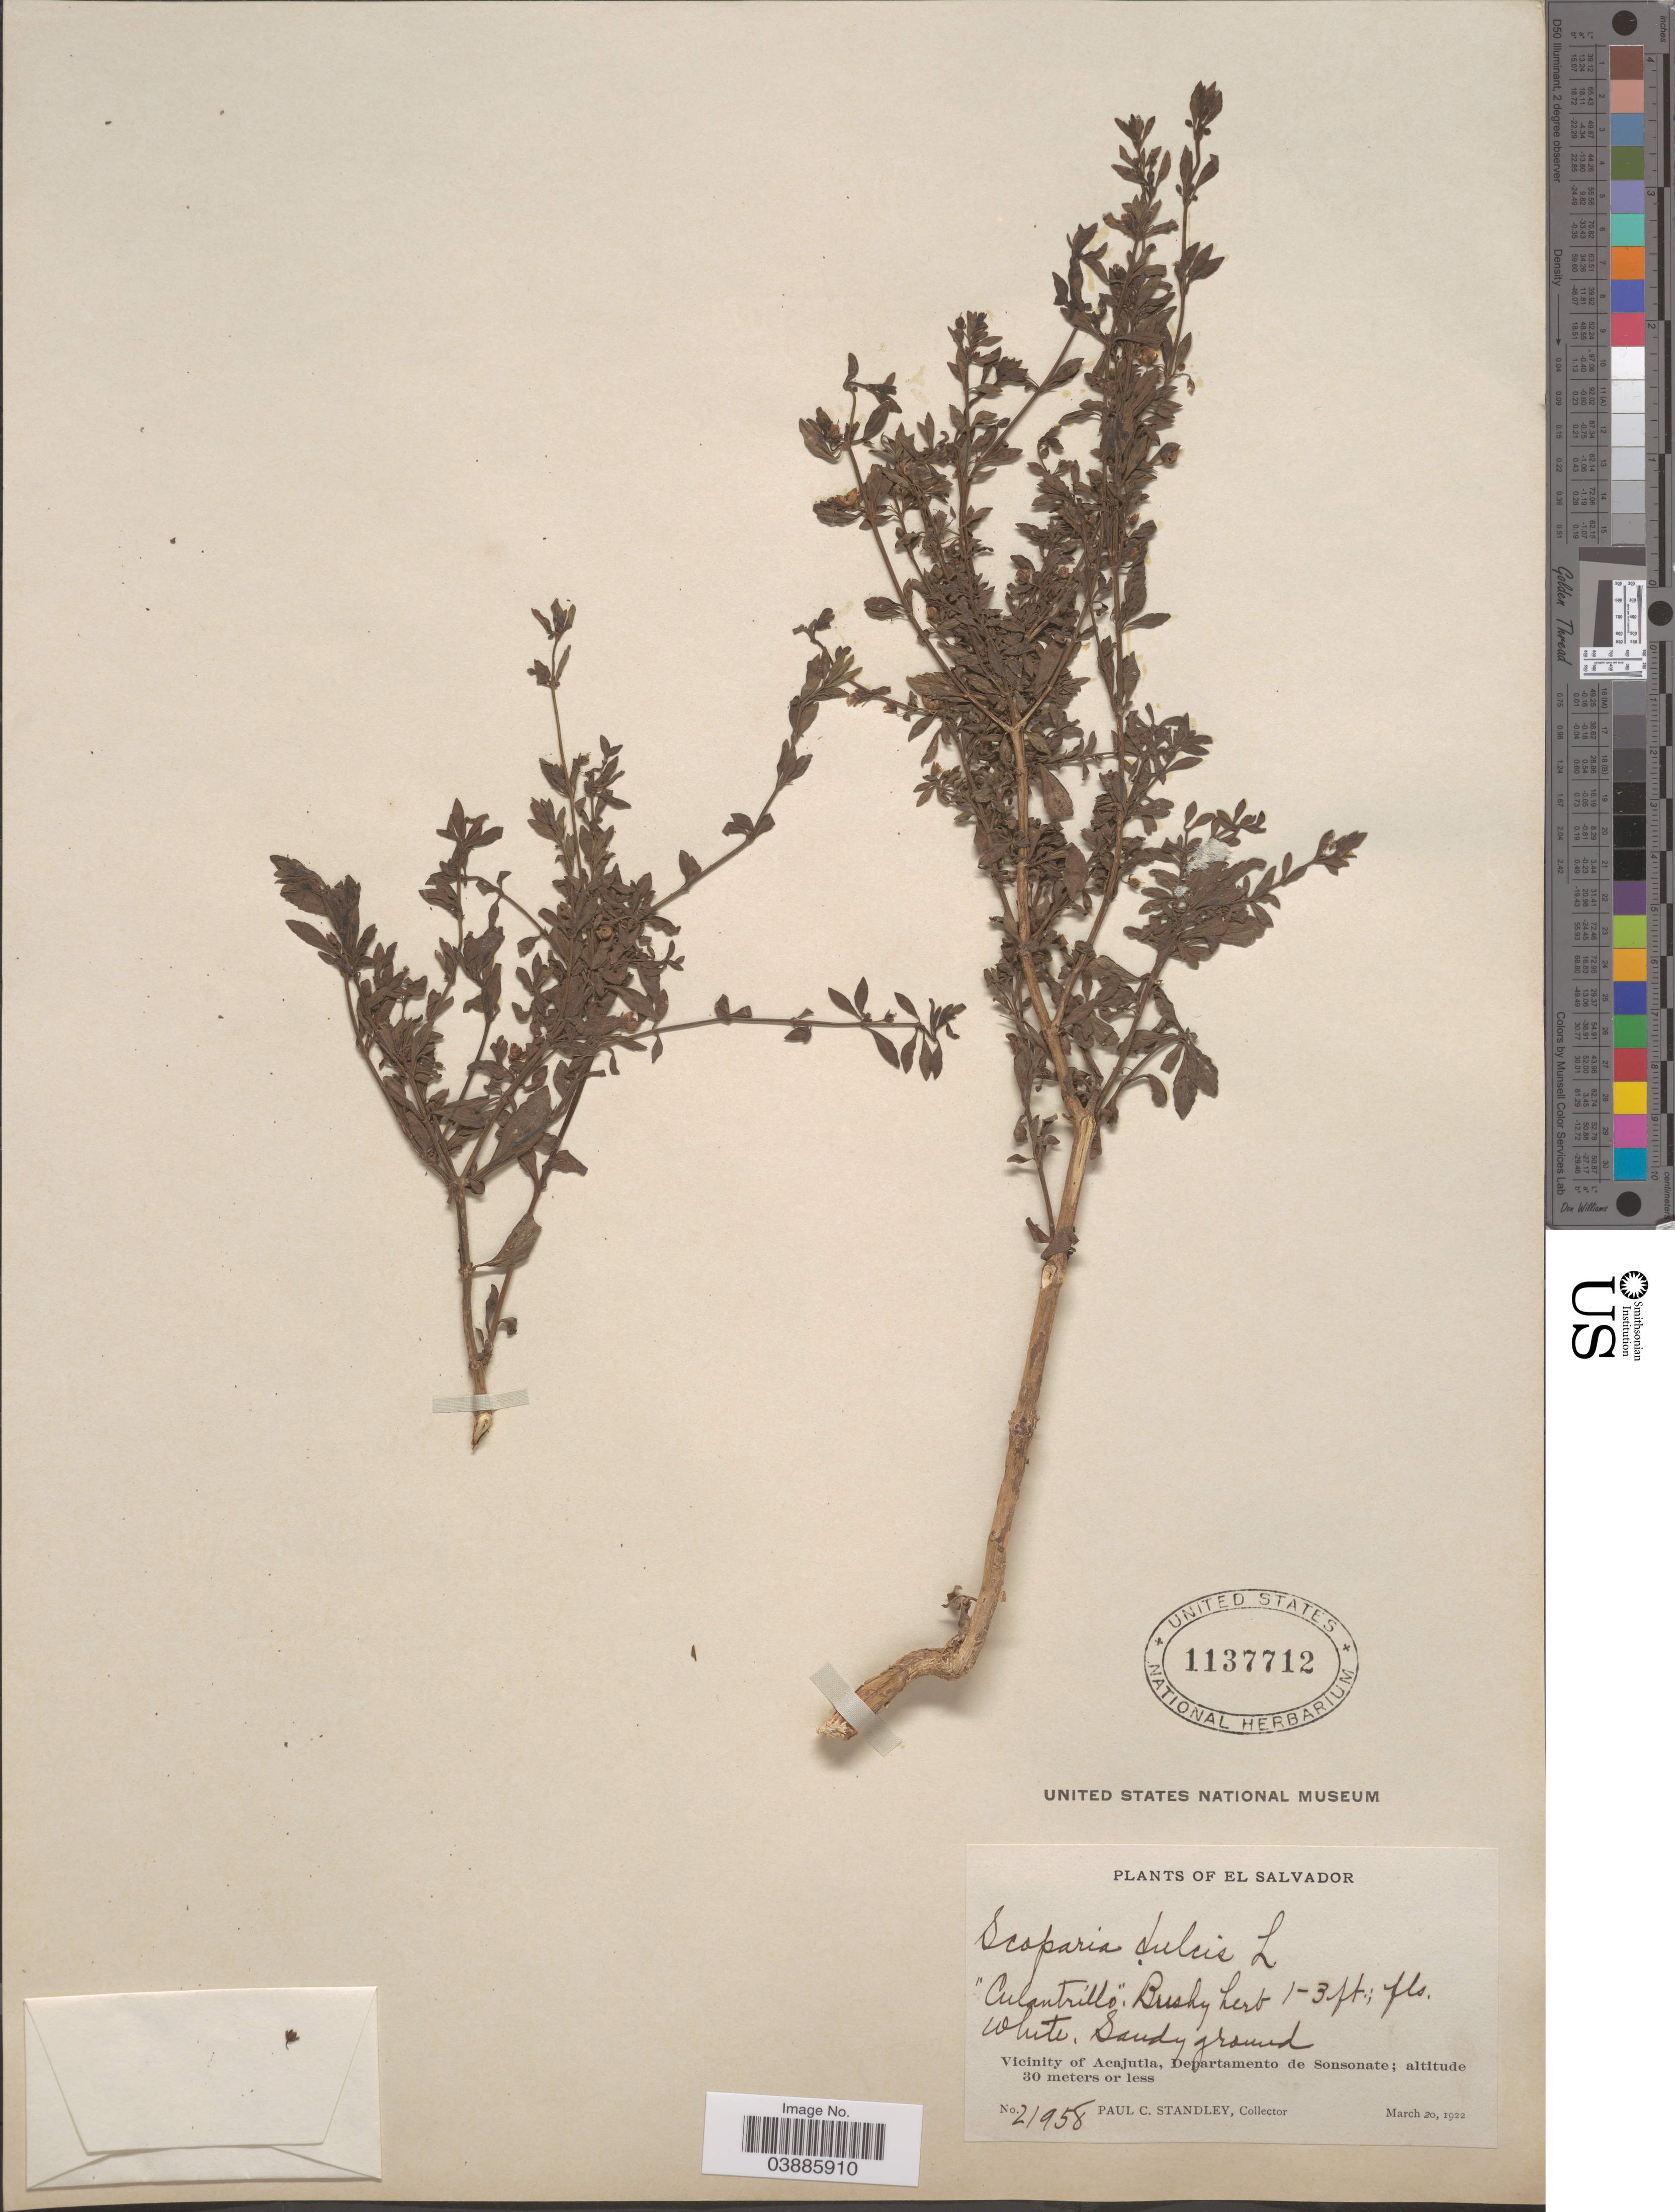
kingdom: Plantae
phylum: Tracheophyta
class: Magnoliopsida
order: Lamiales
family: Plantaginaceae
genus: Scoparia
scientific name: Scoparia dulcis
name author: L.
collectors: P. C. Standley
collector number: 21958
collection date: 1922-03-20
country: El Salvador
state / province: Sonsonate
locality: Vicinity of Acajutla, Departamento de Sonsonate.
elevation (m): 30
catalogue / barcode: US 1137712